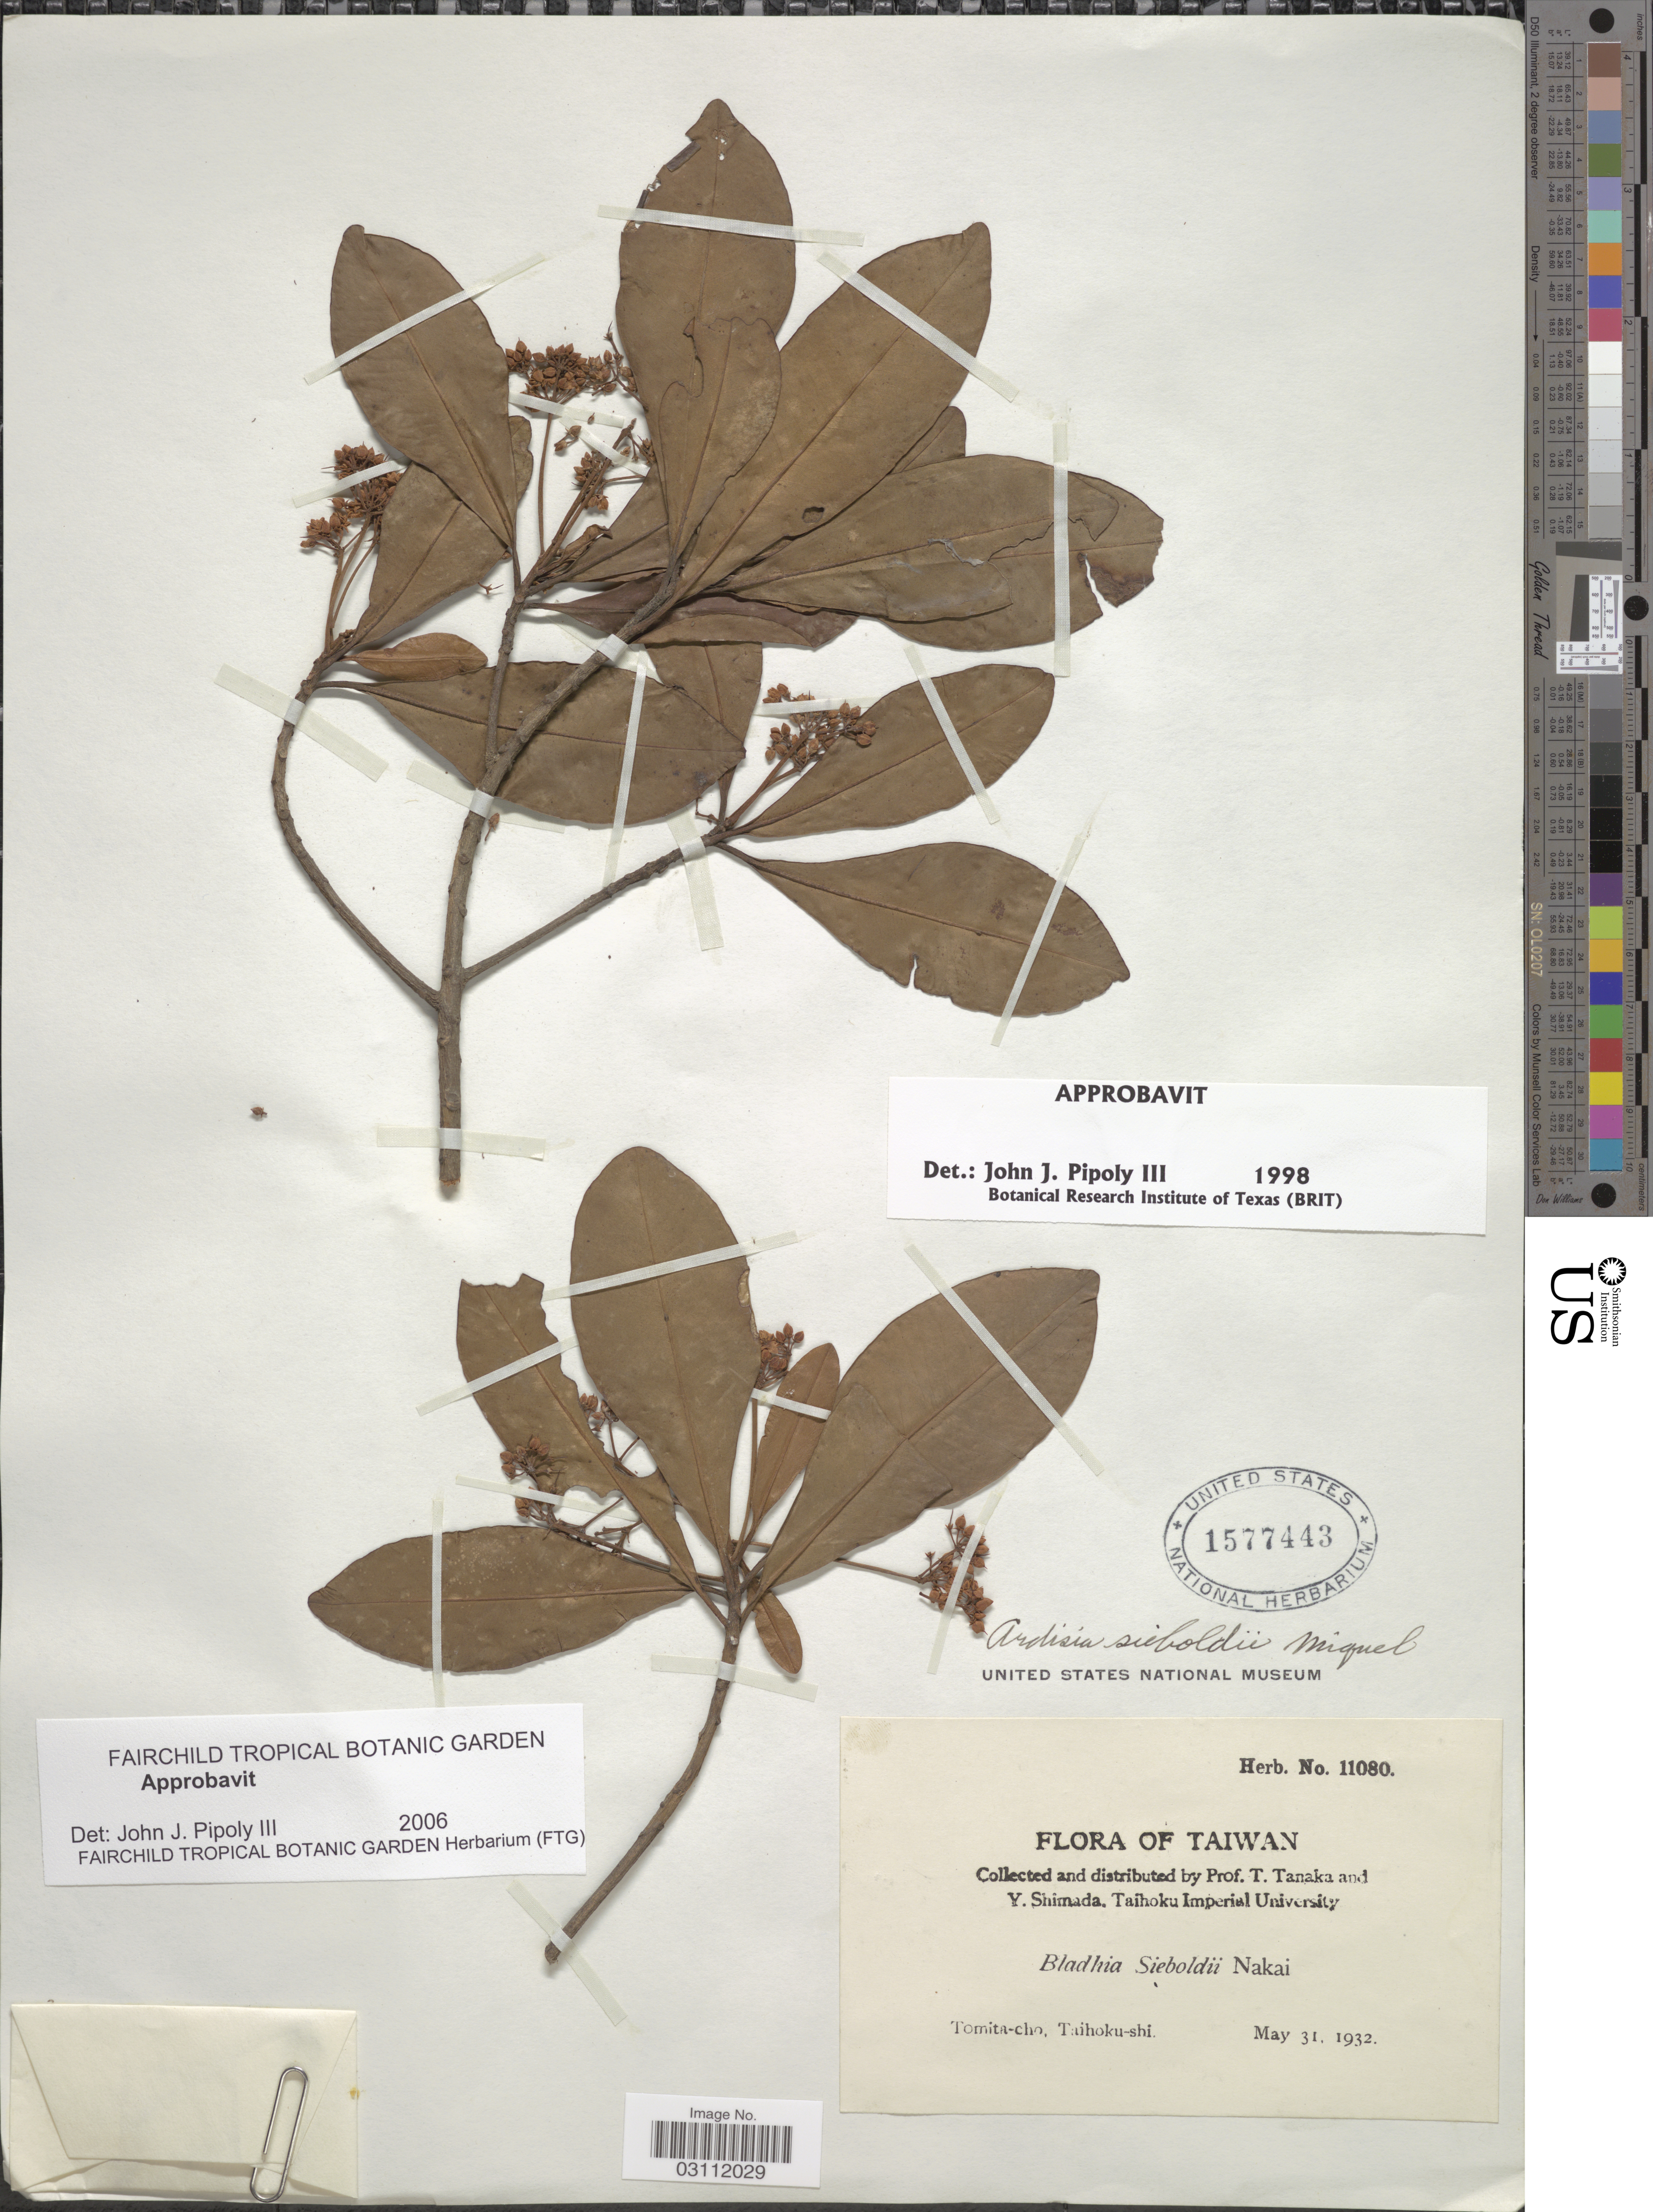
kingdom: Plantae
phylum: Tracheophyta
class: Magnoliopsida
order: Ericales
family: Primulaceae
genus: Ardisia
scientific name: Ardisia sieboldii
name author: Miq.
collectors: T. Tanaka & Y. Shimada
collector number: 11080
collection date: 1932-05-31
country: Taiwan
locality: Tomita-cho, Taihoku-shi.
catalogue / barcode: US 1577443